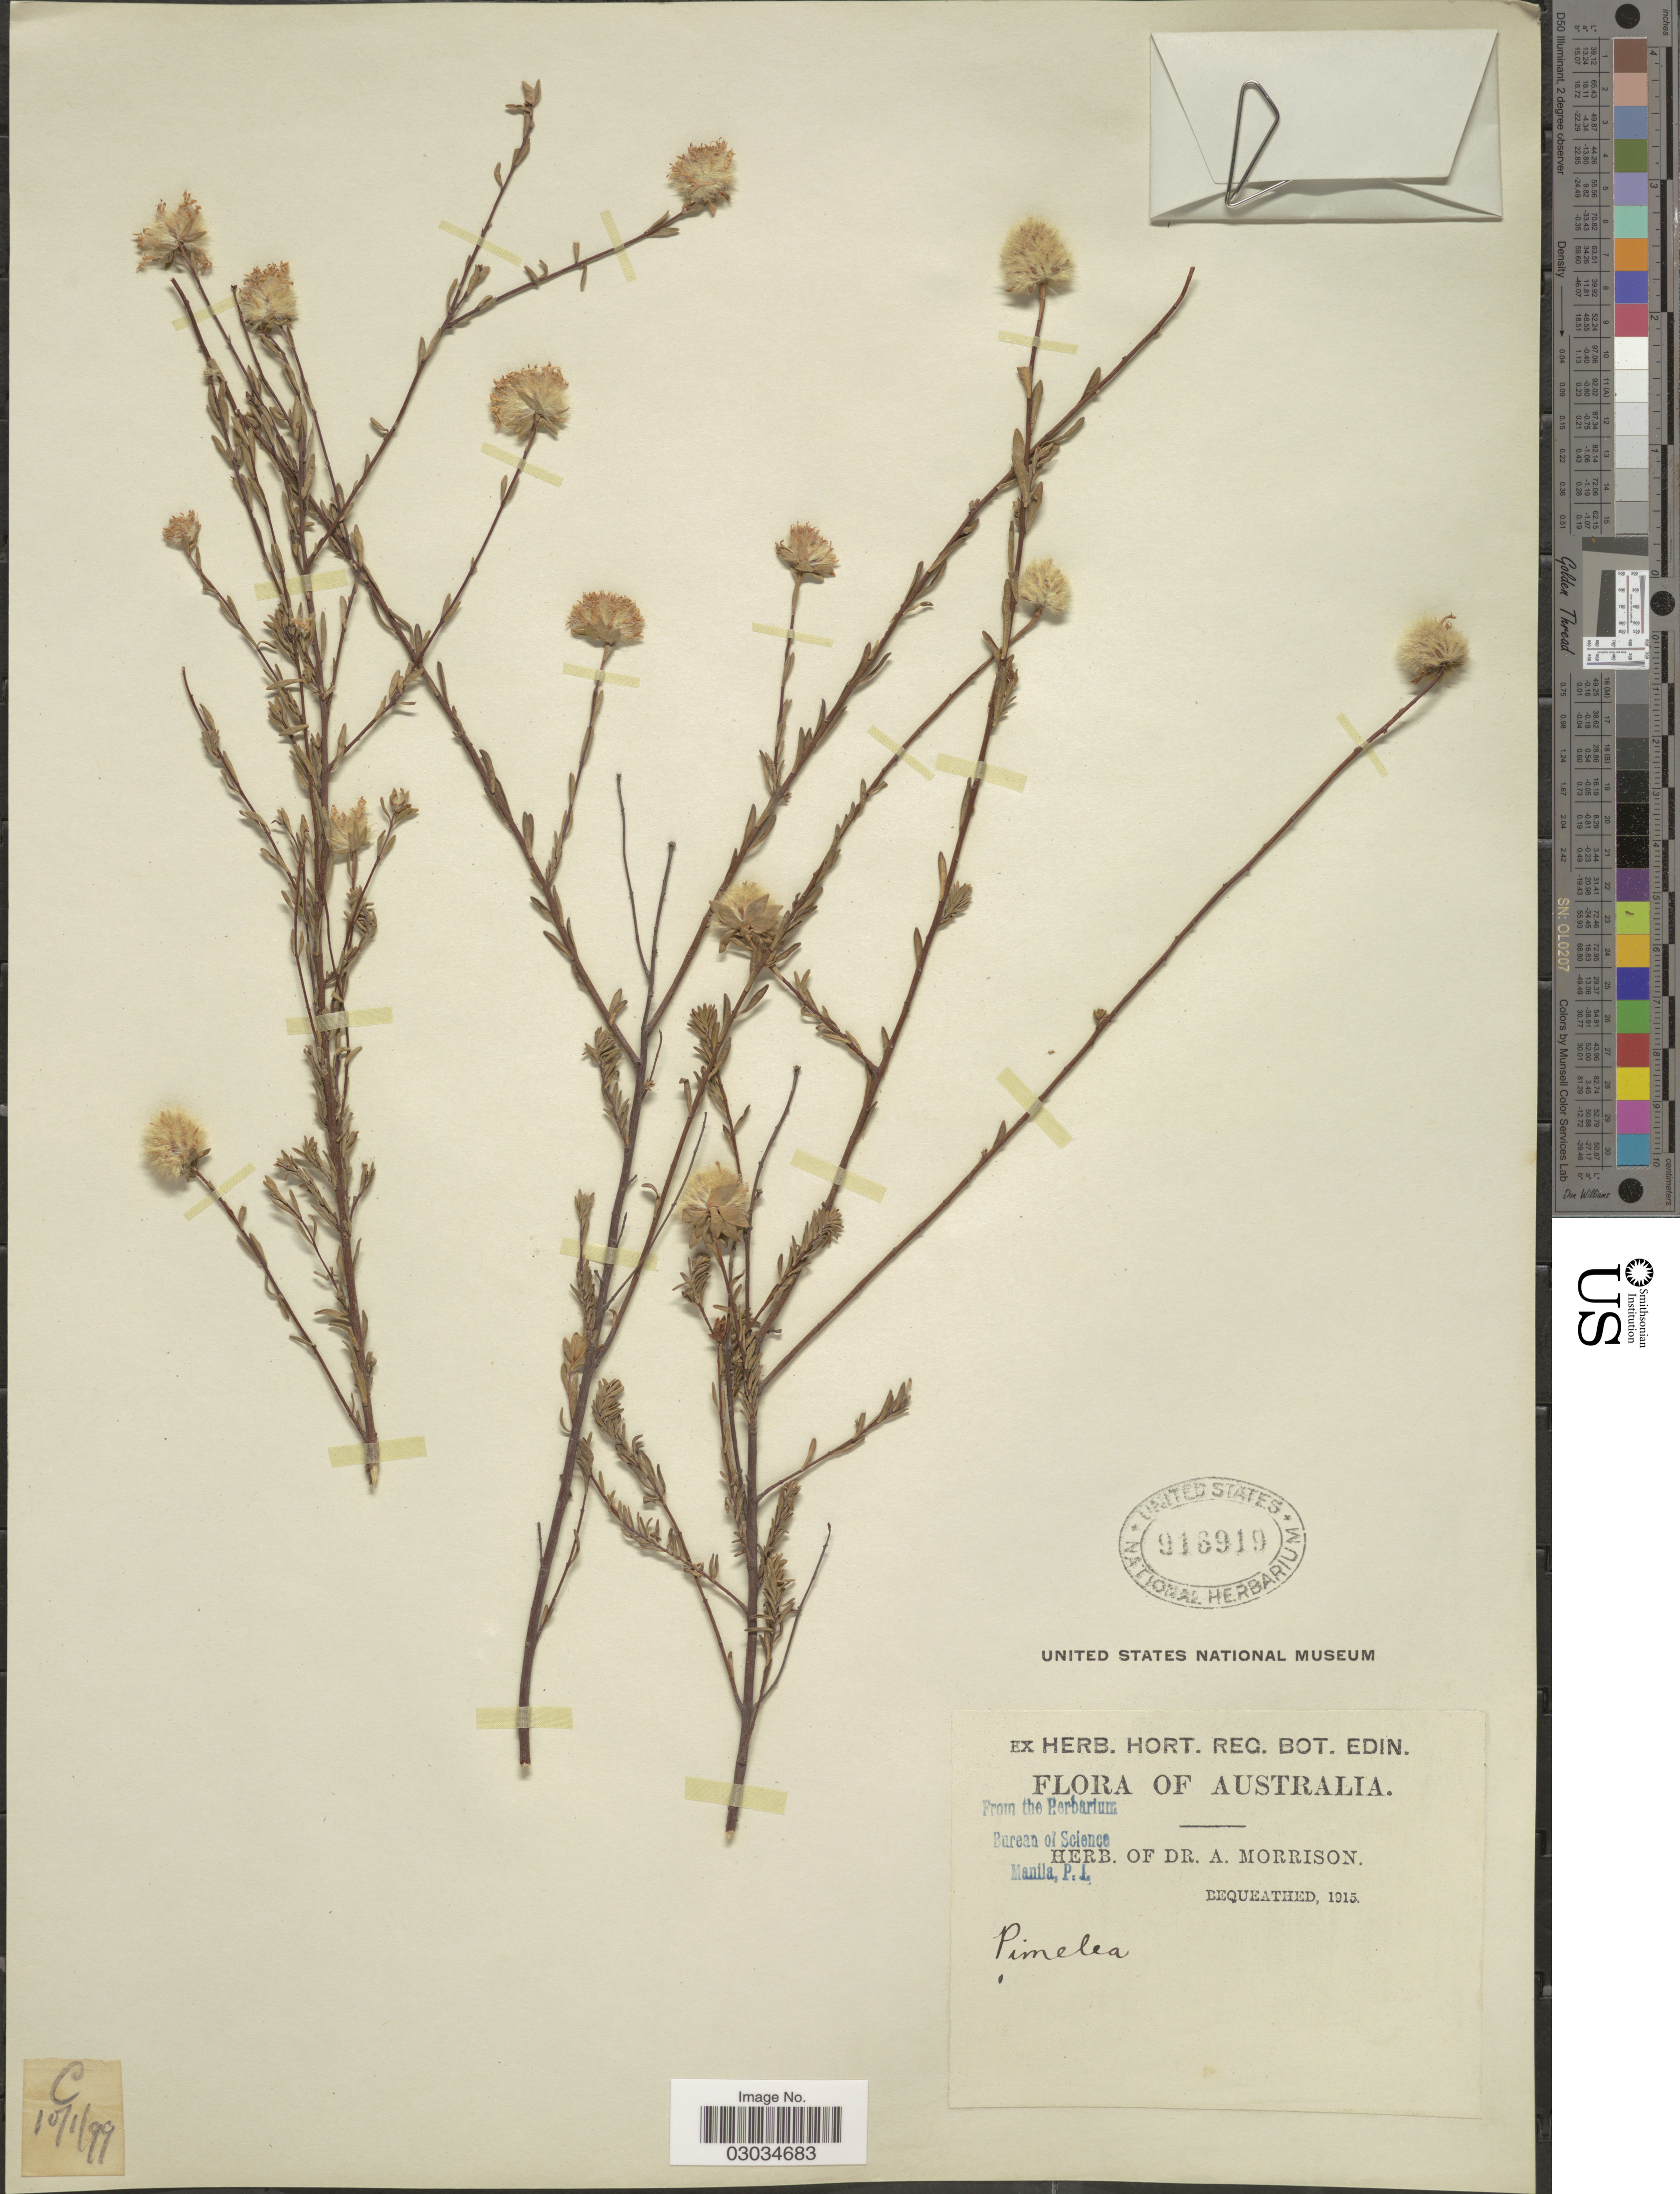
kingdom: Plantae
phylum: Tracheophyta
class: Magnoliopsida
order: Malvales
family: Thymelaeaceae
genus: Pimelea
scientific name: Pimelea sp.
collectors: ex herb. Dr. A. Morrison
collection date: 1899-01-10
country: Australia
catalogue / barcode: US 916919